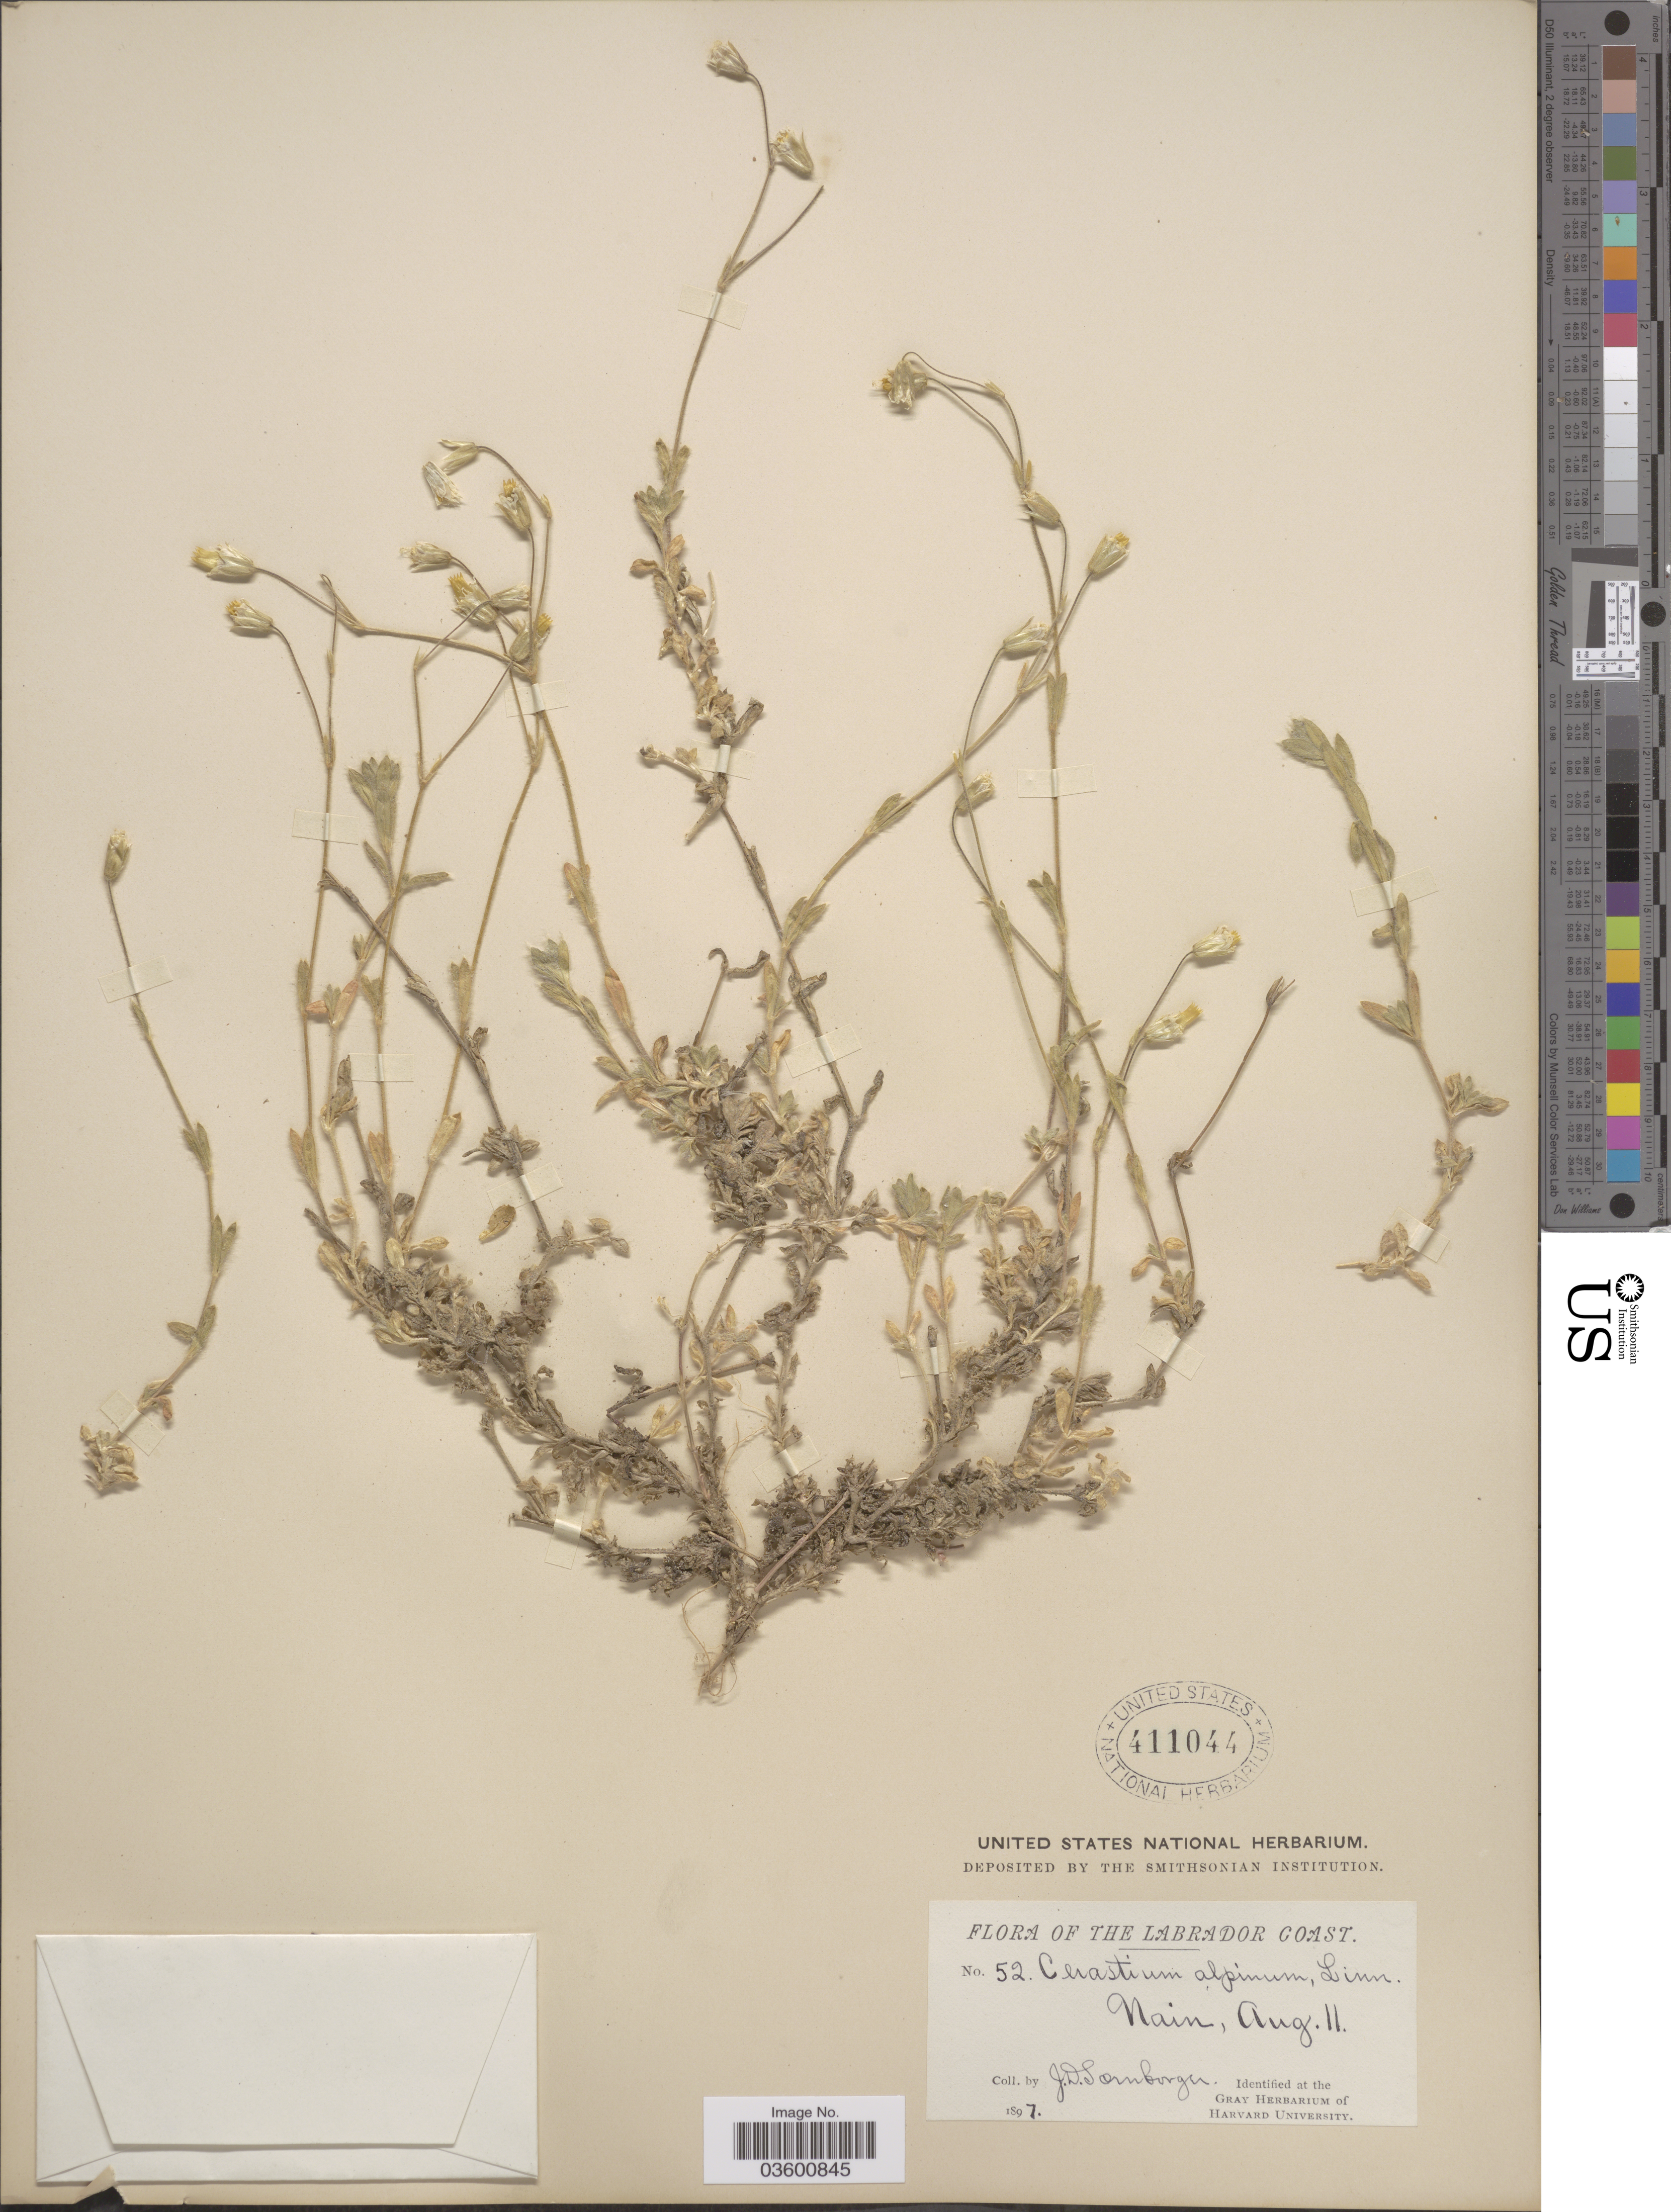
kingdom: Plantae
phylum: Tracheophyta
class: Magnoliopsida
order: Caryophyllales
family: Caryophyllaceae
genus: Cerastium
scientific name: Cerastium alpinum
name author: L.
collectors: J. Sornborger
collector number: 52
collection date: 1897-08-11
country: Canada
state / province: Newfoundland and Labrador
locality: The Labrador Coast. Nain.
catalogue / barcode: US 411044